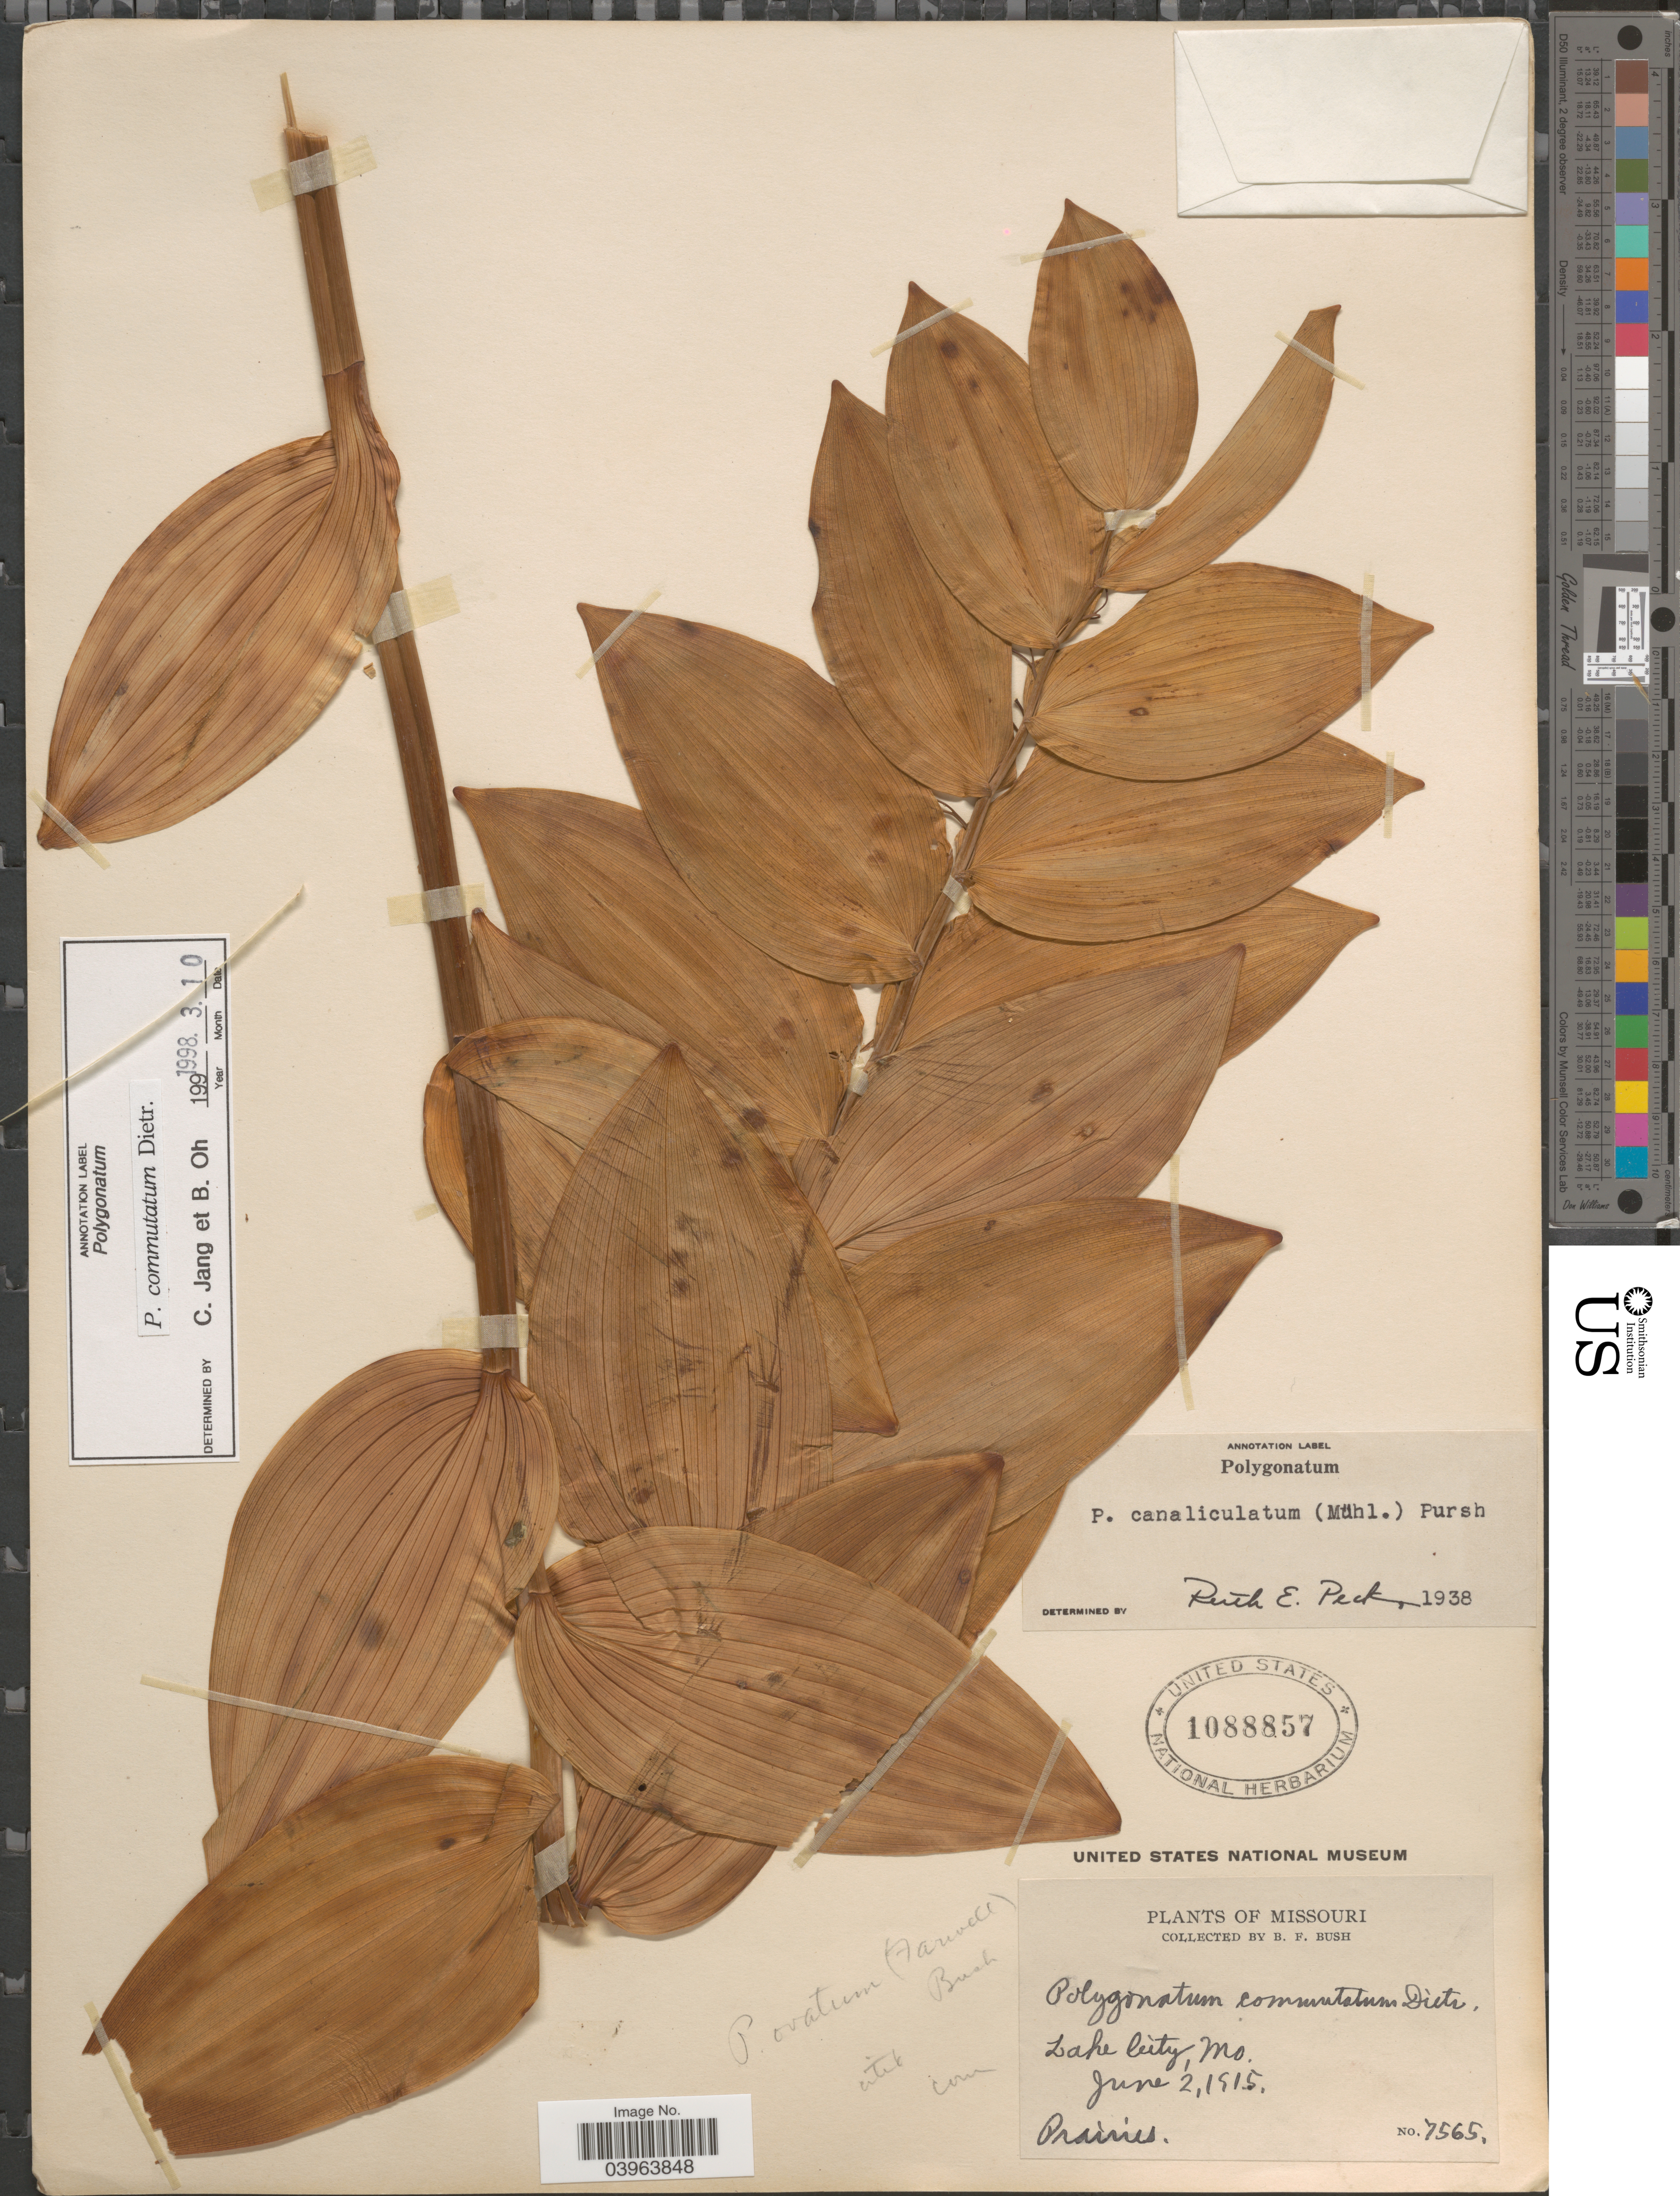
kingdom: Plantae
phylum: Tracheophyta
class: Liliopsida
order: Asparagales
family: Asparagaceae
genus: Polygonatum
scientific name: Polygonatum commutatum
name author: (Schult. f.) A. Dietr.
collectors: B. F. Bush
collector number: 7565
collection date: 1915-06-02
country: United States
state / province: Missouri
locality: Lake City.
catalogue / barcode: US 1088857